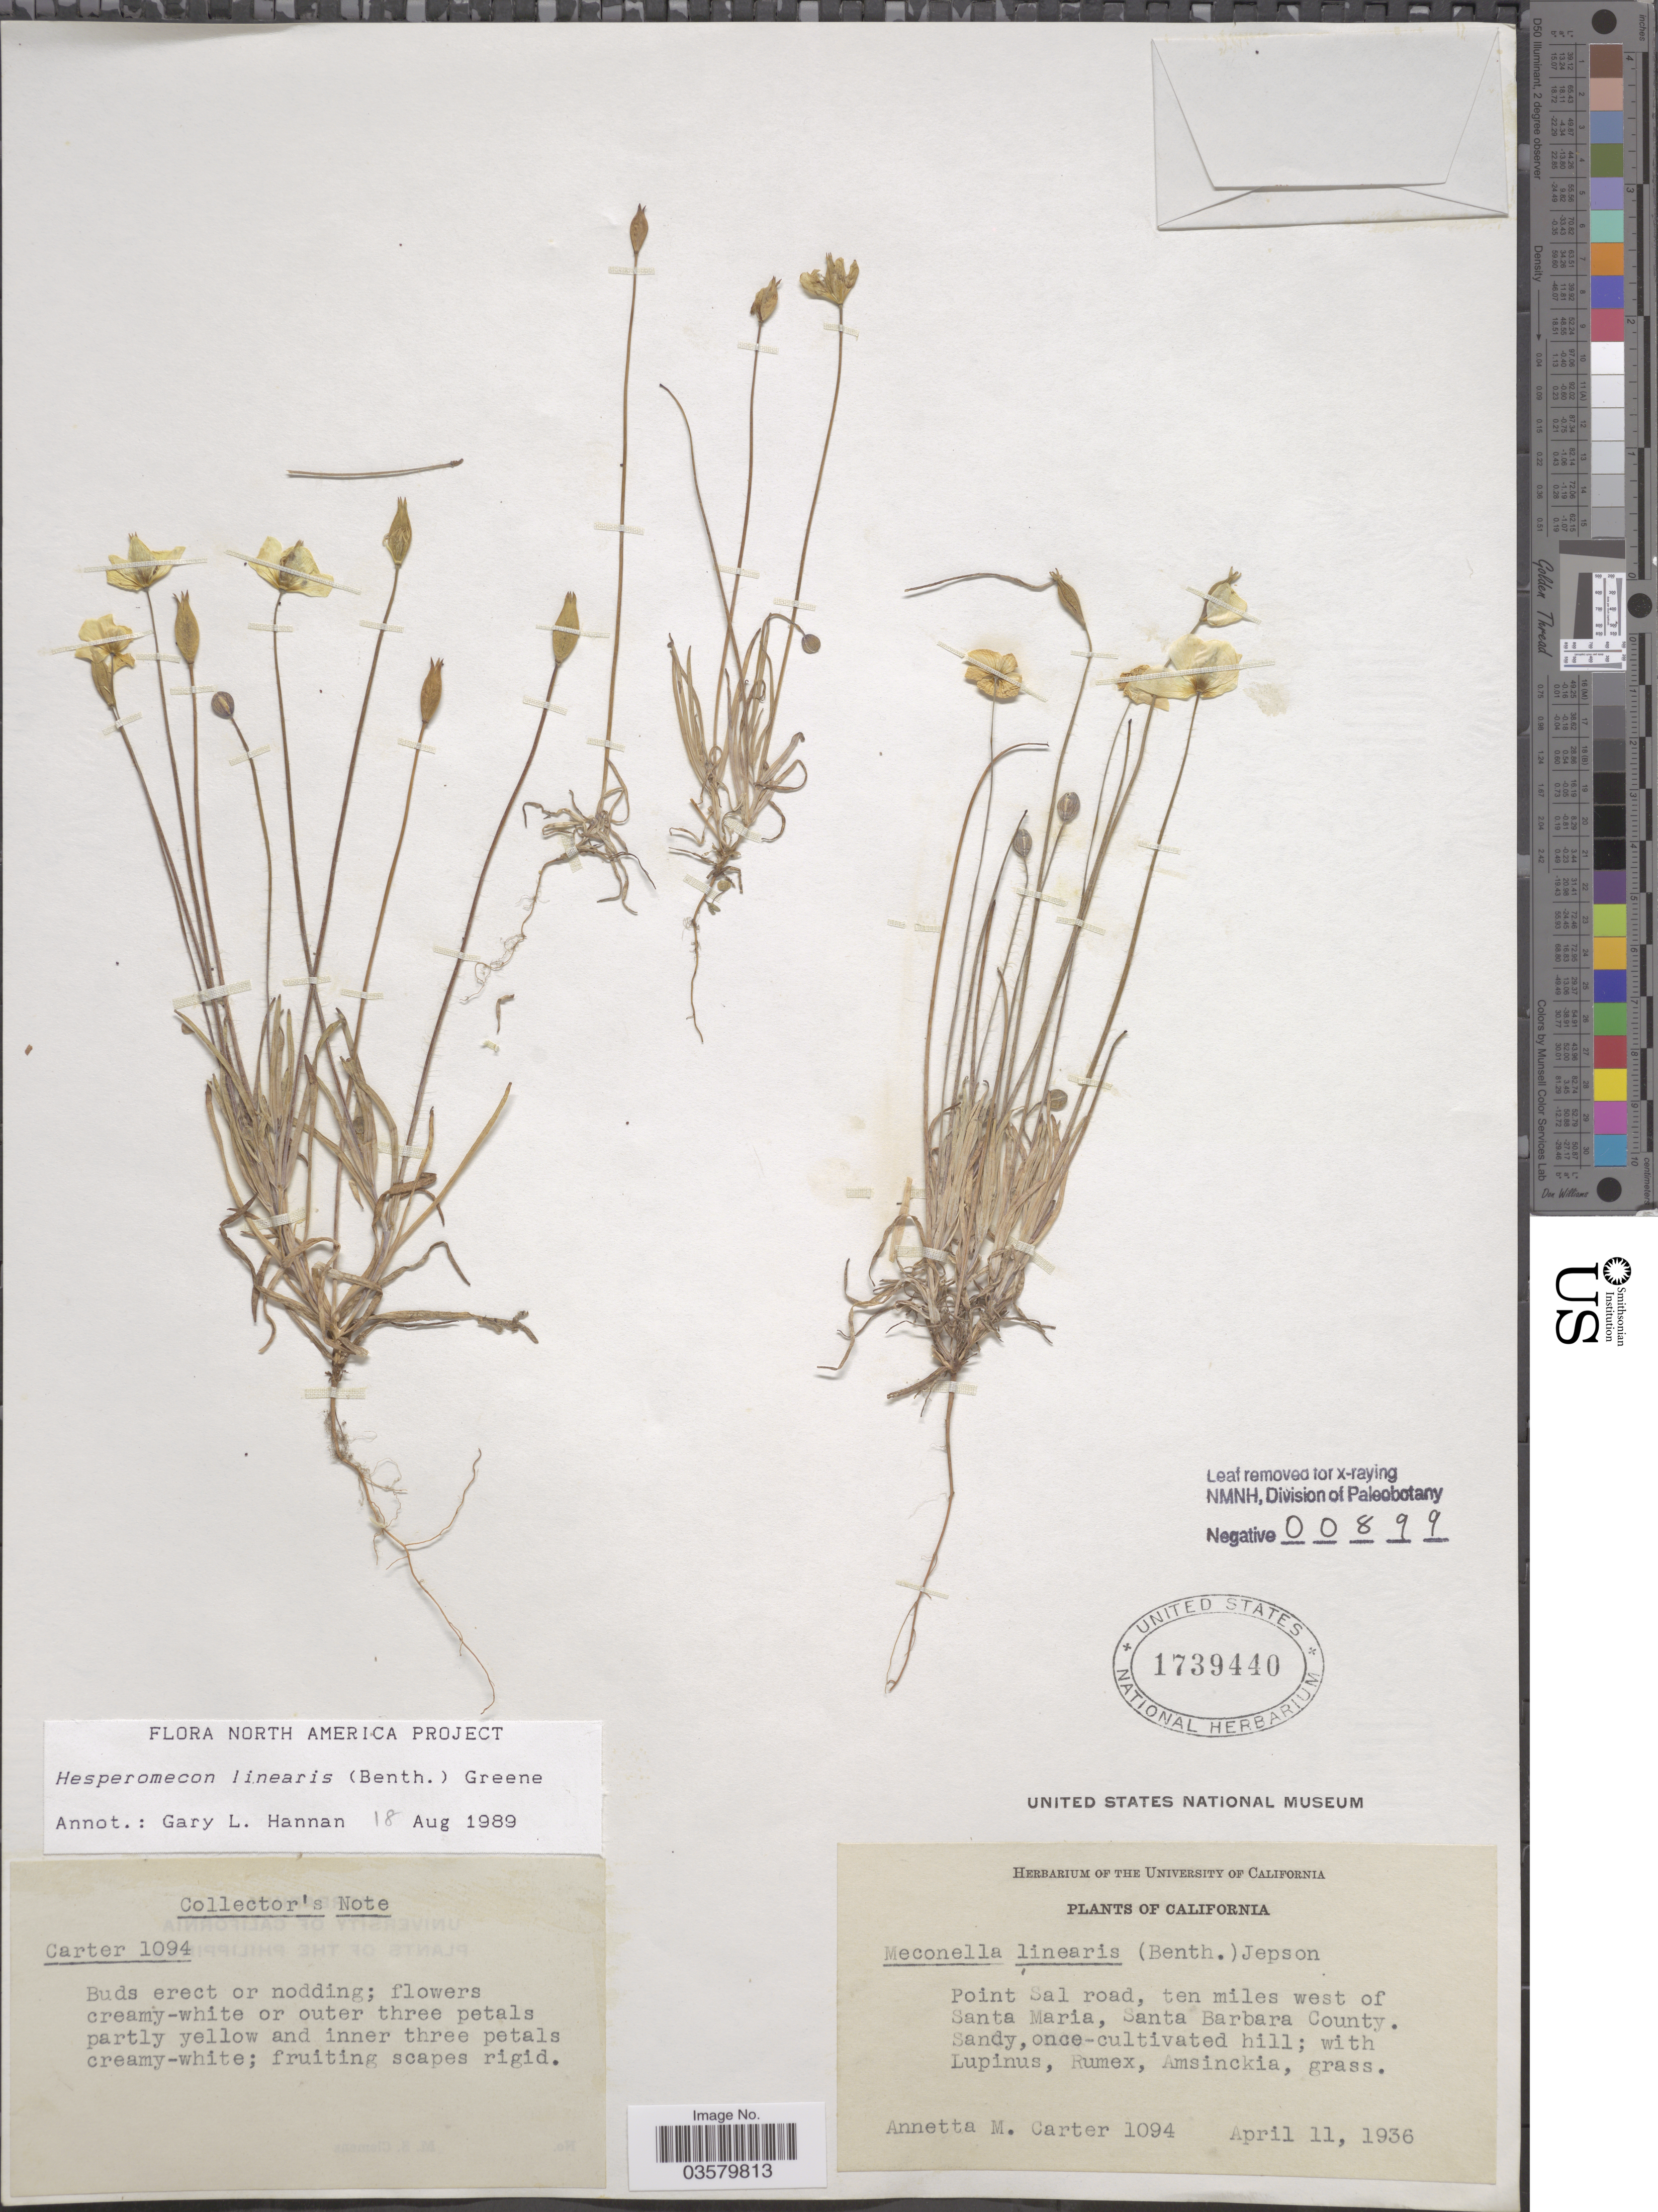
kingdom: Plantae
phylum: Tracheophyta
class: Magnoliopsida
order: Ranunculales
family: Papaveraceae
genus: Platystigma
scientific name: Platystigma lineare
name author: Benth.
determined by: Strong, M. T., (US), Smithsonian Institution - National Museum of Natural History (UNITED STATES)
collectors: A. M. Carter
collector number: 1094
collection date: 1936-04-11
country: United States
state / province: California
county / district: Santa Barbara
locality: Point Sal road, ten miles west of Santa Maria, Santa Barbara County.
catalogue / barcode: US 1739440